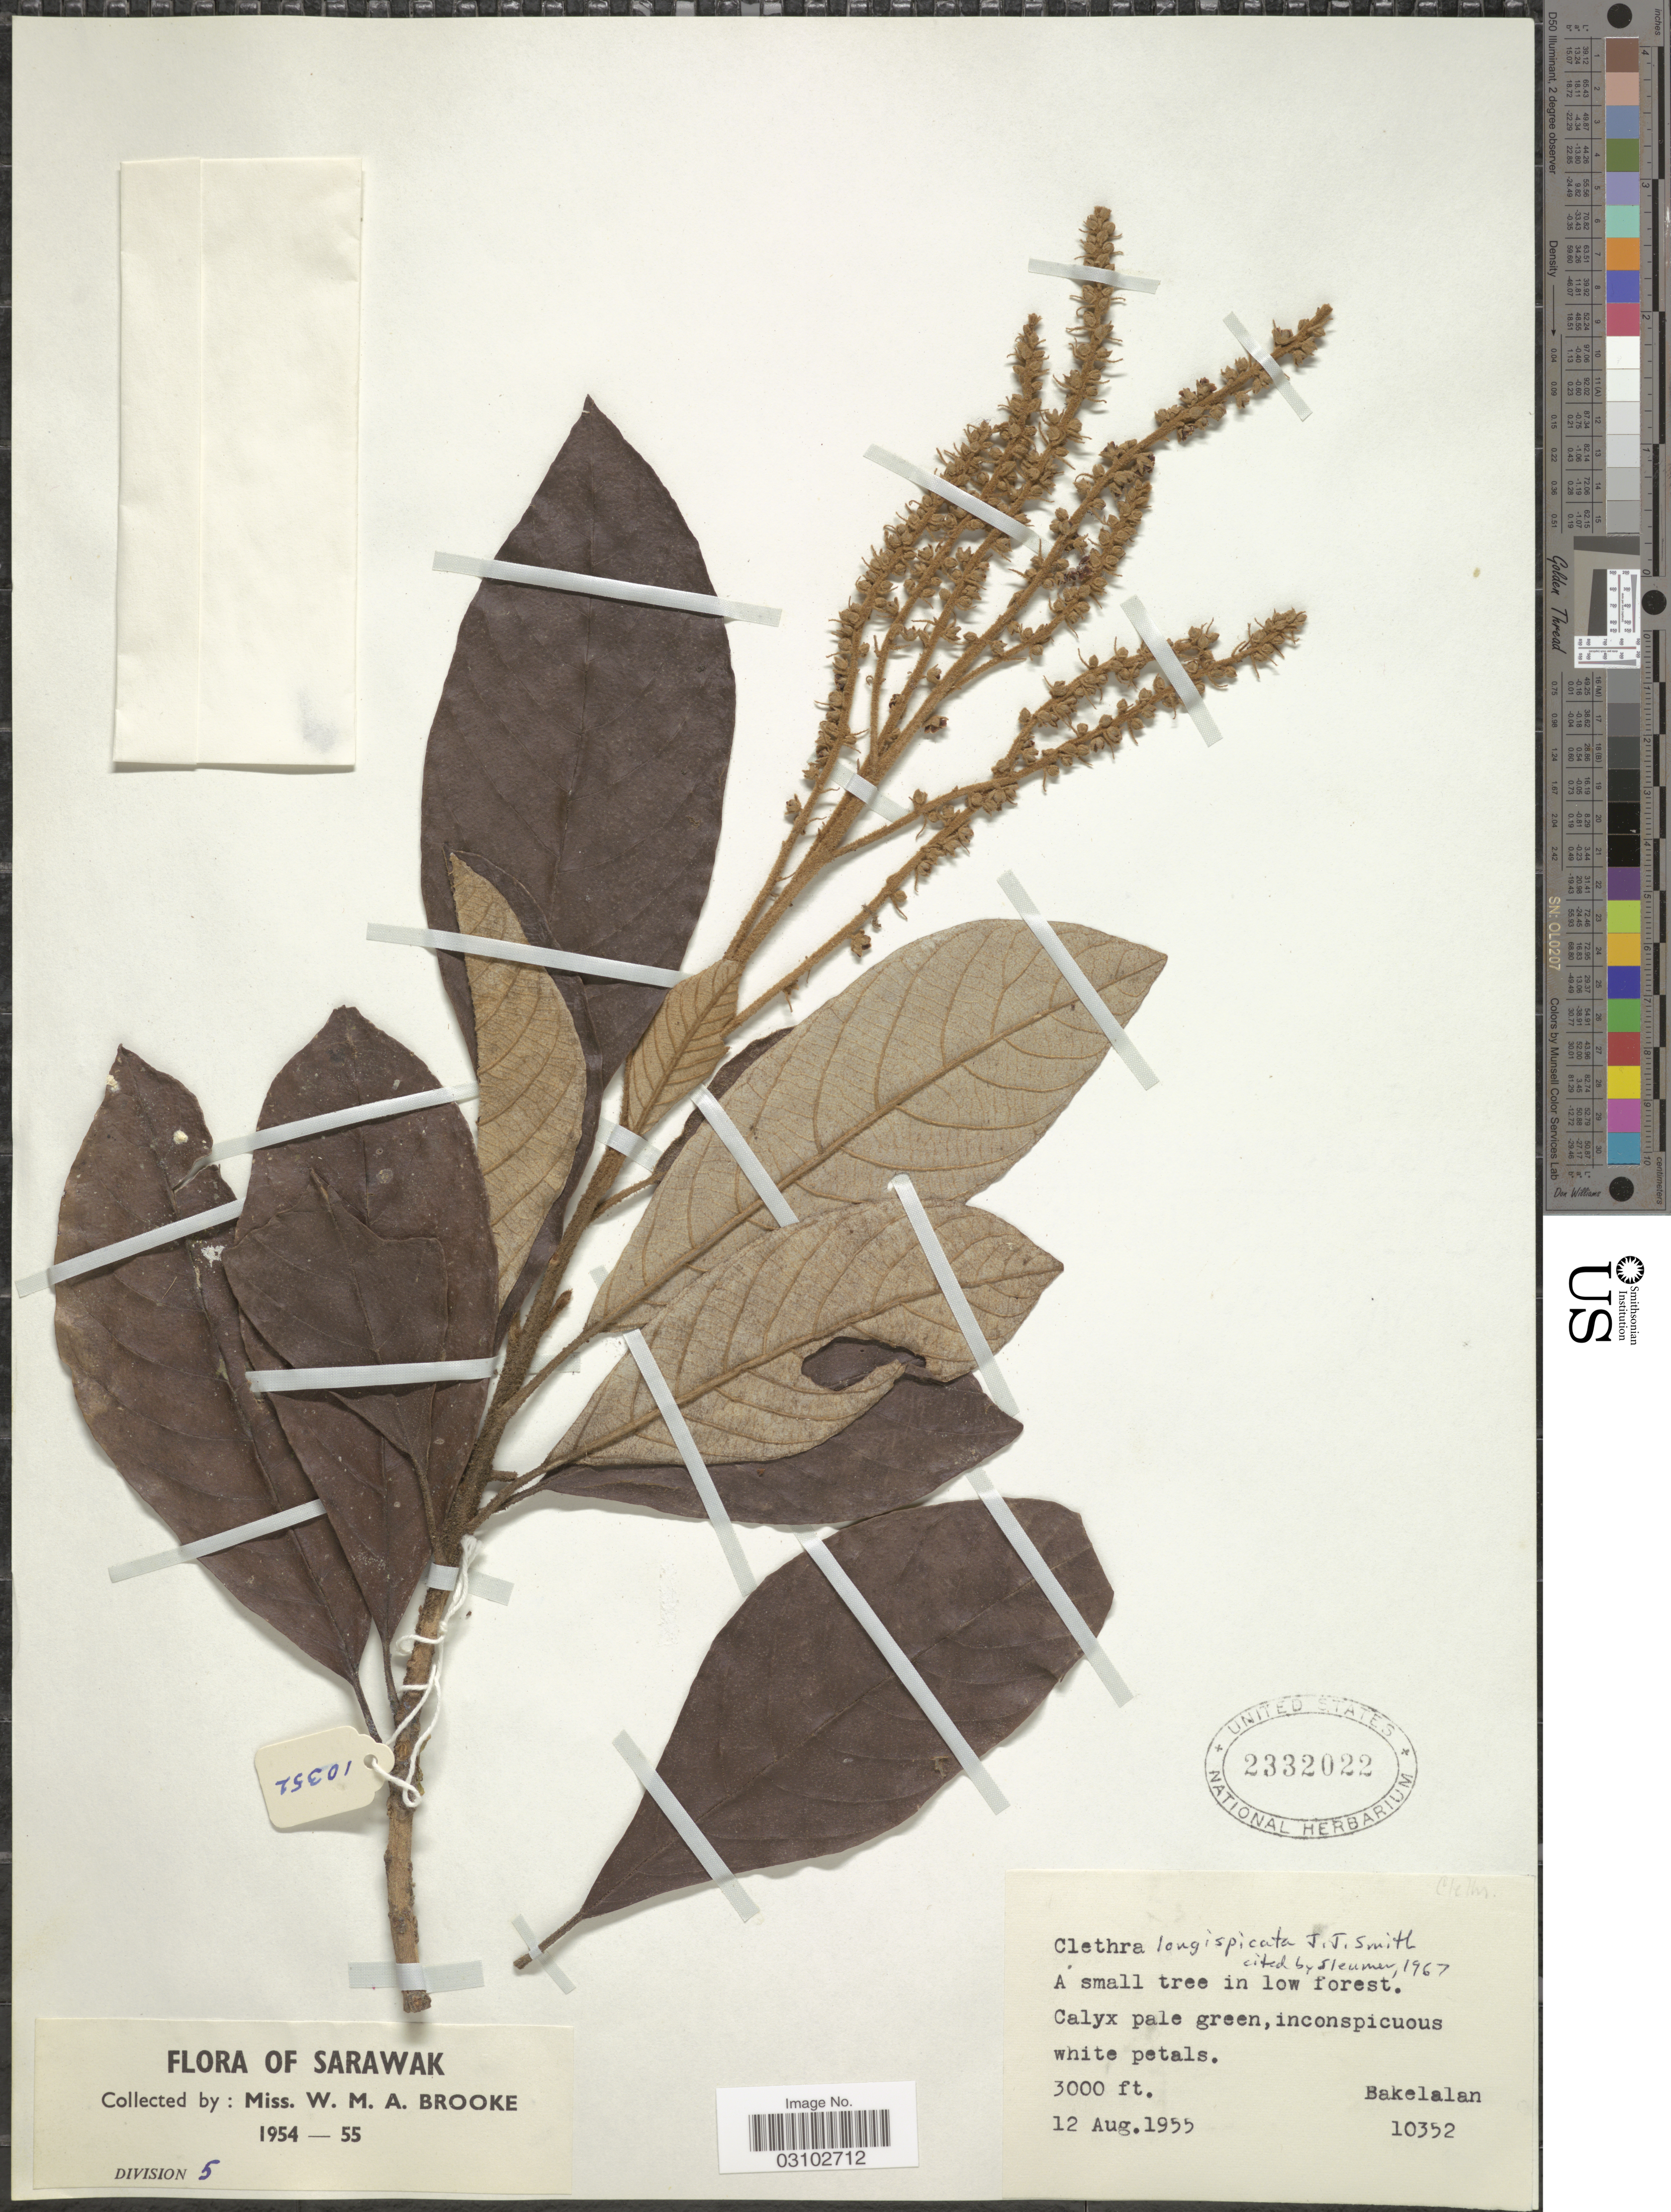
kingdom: Plantae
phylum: Tracheophyta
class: Magnoliopsida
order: Ericales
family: Clethraceae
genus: Clethra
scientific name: Clethra longispicata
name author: J.J. Sm.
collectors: W. Brooke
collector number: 10352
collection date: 1955-08-12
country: Malaysia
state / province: Sarawak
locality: Bakelalan.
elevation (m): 914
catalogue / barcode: US 2332022